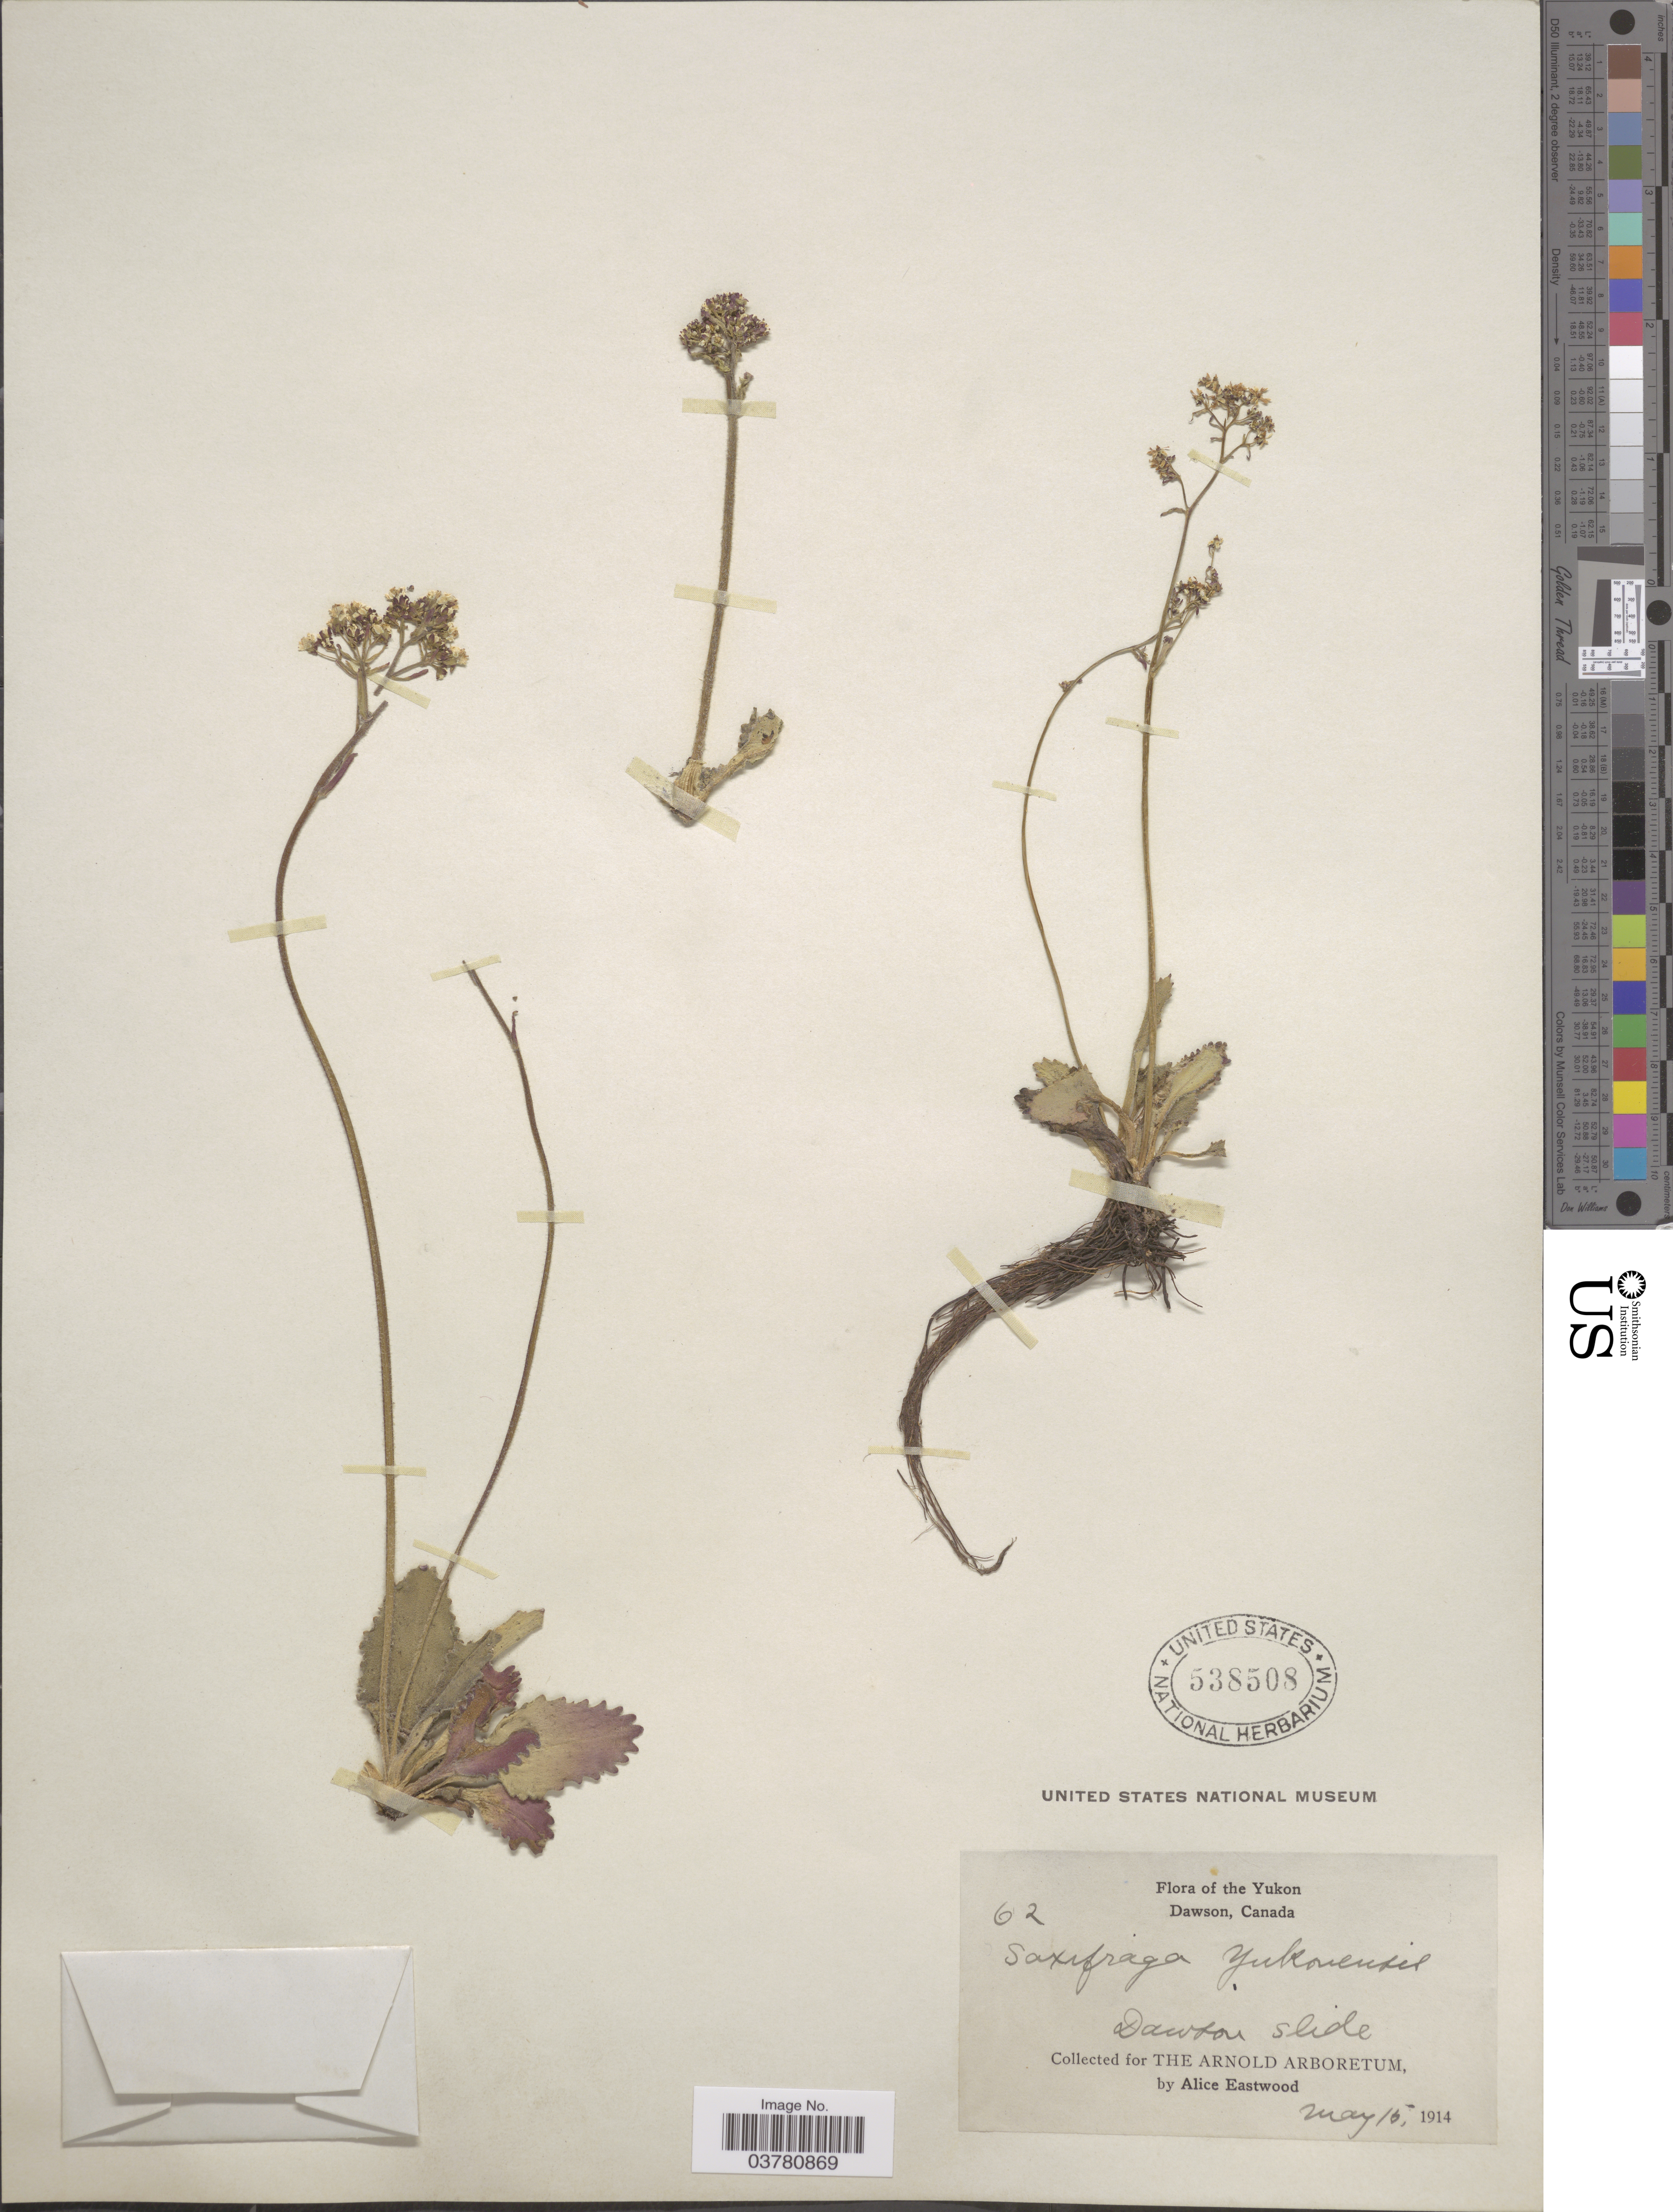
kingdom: Plantae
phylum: Tracheophyta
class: Magnoliopsida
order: Saxifragales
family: Saxifragaceae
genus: Micranthes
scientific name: Micranthes reflexa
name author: (Hook.) Small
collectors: A. Eastwood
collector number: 62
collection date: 1914-05-15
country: Canada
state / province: Yukon Territory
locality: Yukon. Dawson. Dawson Slide.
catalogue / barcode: US 538508